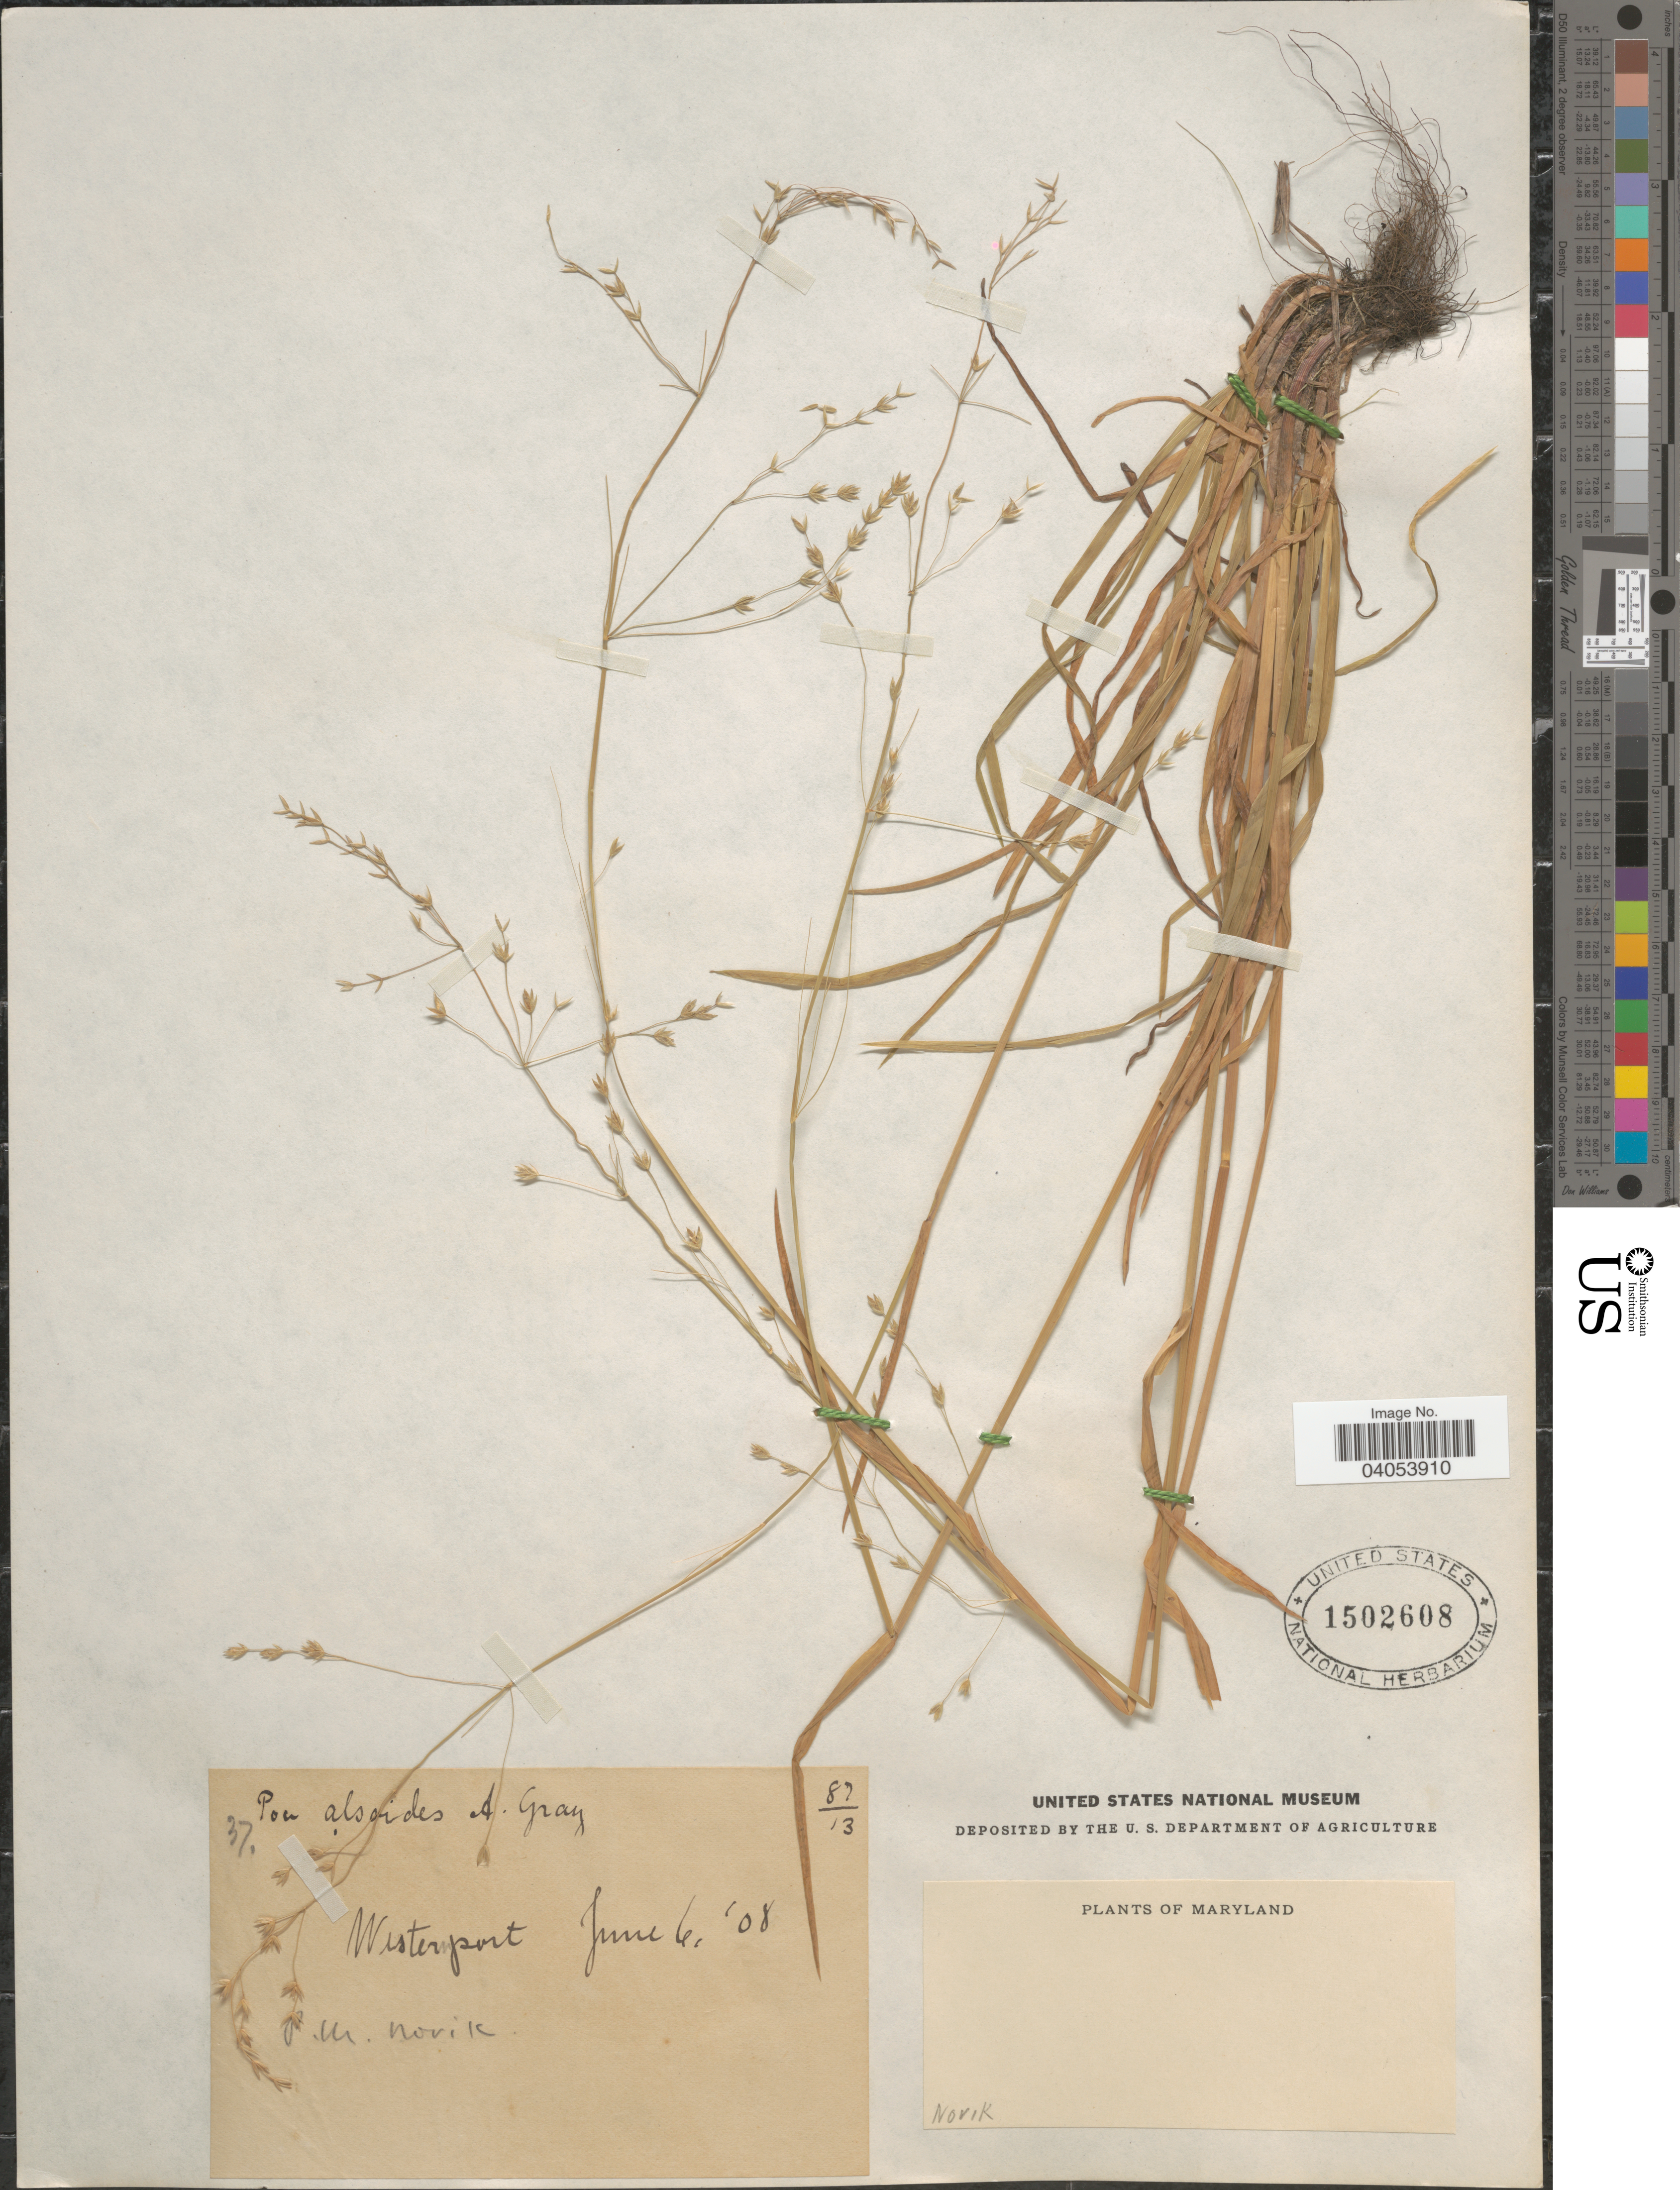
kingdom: Plantae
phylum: Tracheophyta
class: Liliopsida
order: Poales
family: Poaceae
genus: Poa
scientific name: Poa alsodes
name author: A. Gray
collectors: -. Novik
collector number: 37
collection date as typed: Transcribed d/m/y: 6/6/8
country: United States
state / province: Maryland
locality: Westerport.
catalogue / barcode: US 1502608